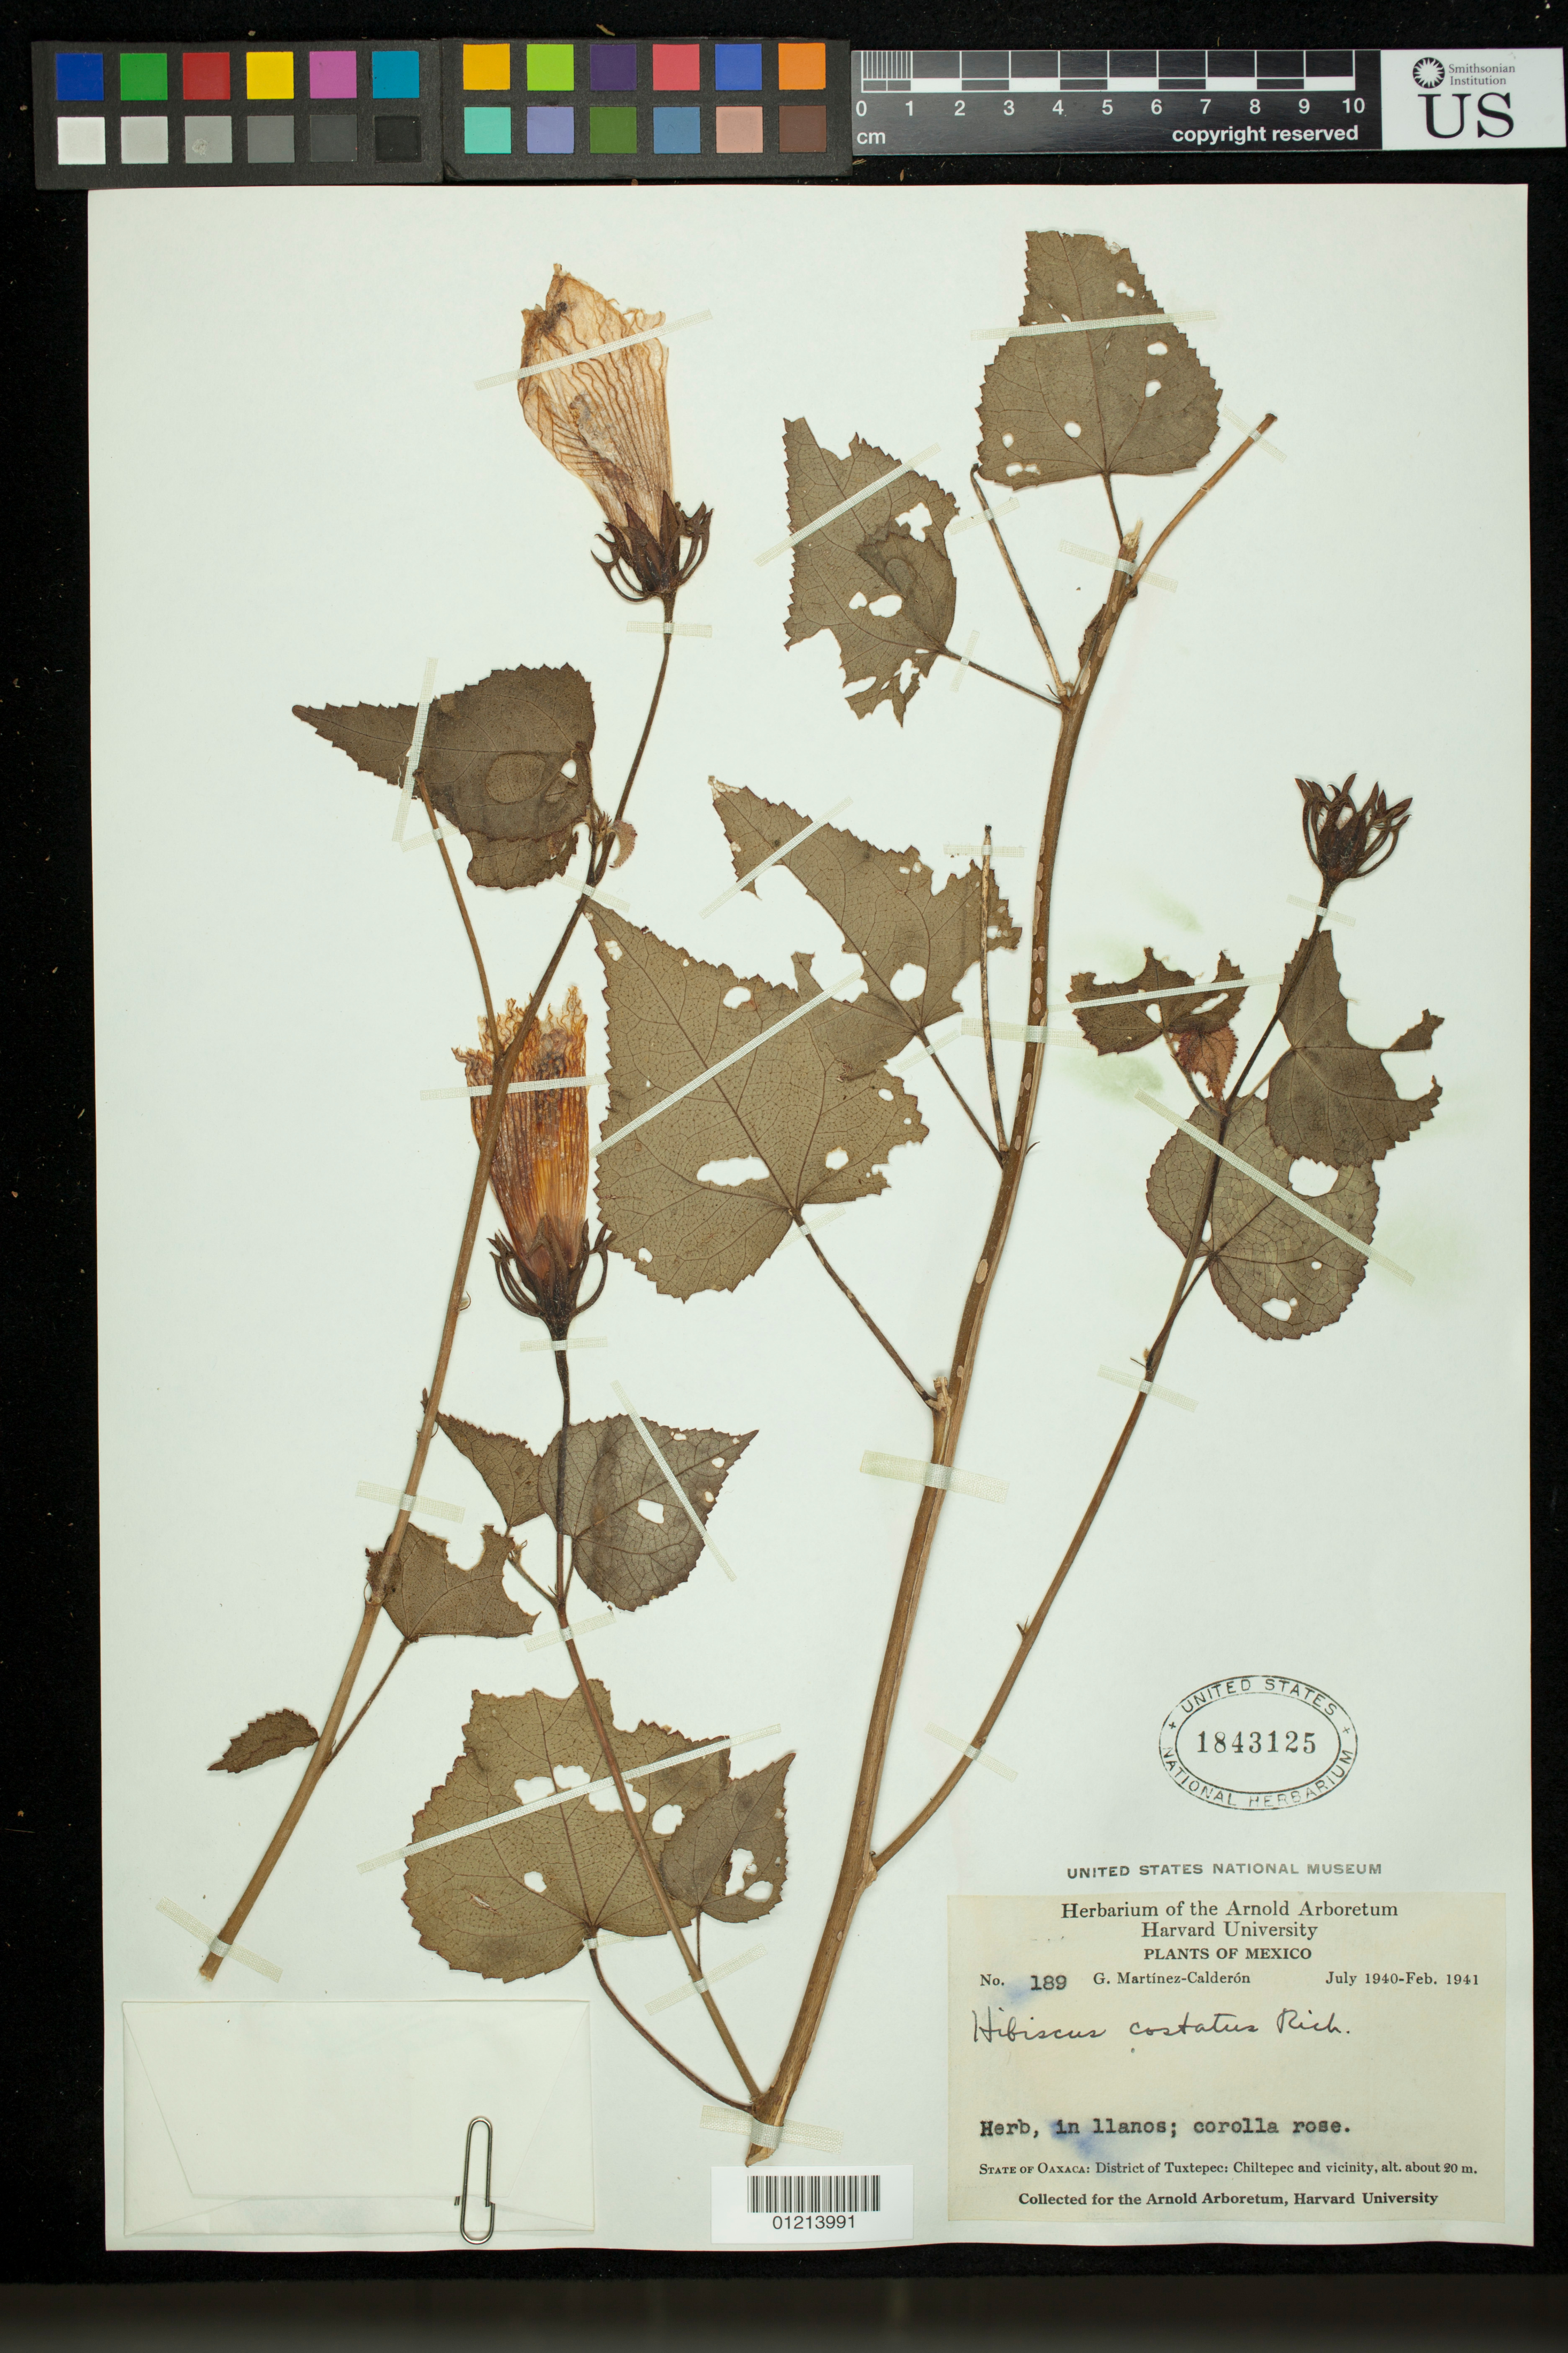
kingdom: Plantae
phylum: Tracheophyta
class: Magnoliopsida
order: Malvales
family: Malvaceae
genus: Sabdariffa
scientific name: Sabdariffa costata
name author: (A. Rich.) M.M. Hanes & R.L. Barrett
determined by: Dorr, Laurence J., Curator (BOT), Smithsonian Institution - National Museum of Natural History (UNITED STATES)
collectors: G. Martínez Calderón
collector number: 189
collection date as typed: Jul 1940 to -- Feb 1941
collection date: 1940-07/1941-02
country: Mexico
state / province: Oaxaca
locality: District of Tuxtepec: Chiltepec and vicinity.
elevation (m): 20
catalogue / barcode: US 1843125